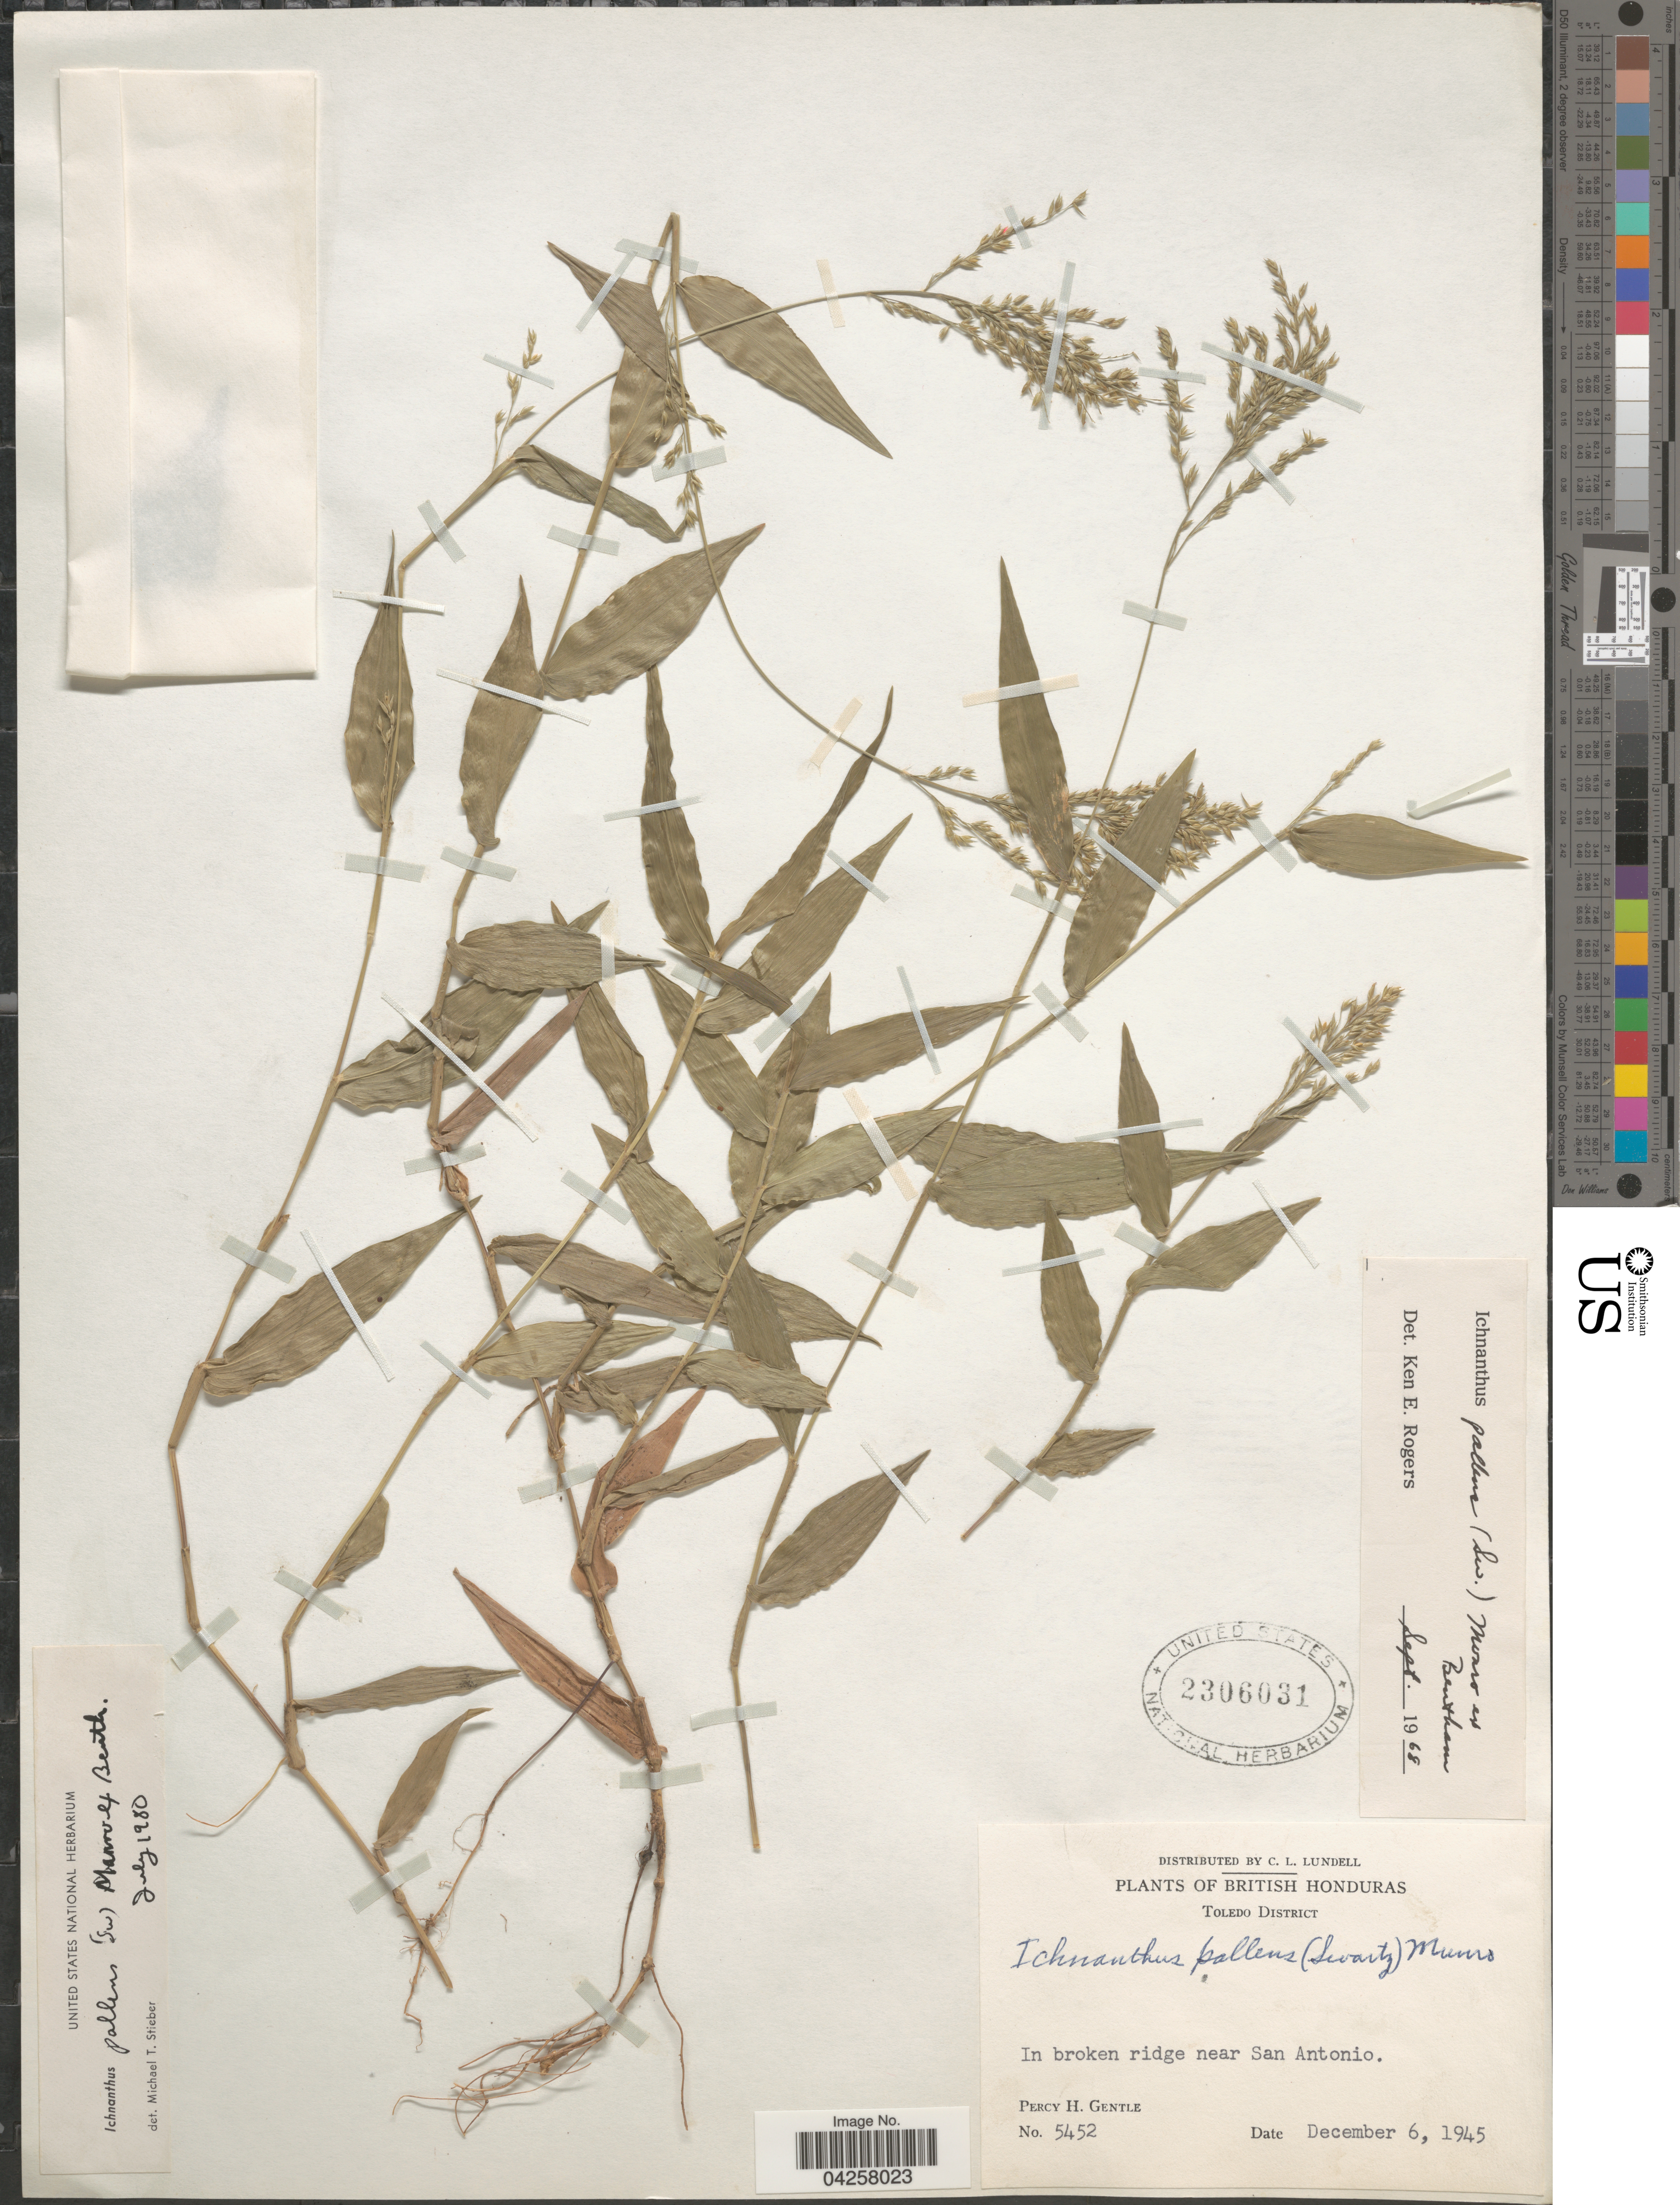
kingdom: Plantae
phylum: Tracheophyta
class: Liliopsida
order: Poales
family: Poaceae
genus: Ichnanthus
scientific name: Ichnanthus pallens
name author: (Sw.) Munro ex Benth.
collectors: P. H. Gentle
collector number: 5452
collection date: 1945-12-06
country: Belize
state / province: Toledo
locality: British Honduras. Toledo District. In broken ridge near San Antonio.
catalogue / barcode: US 2306031